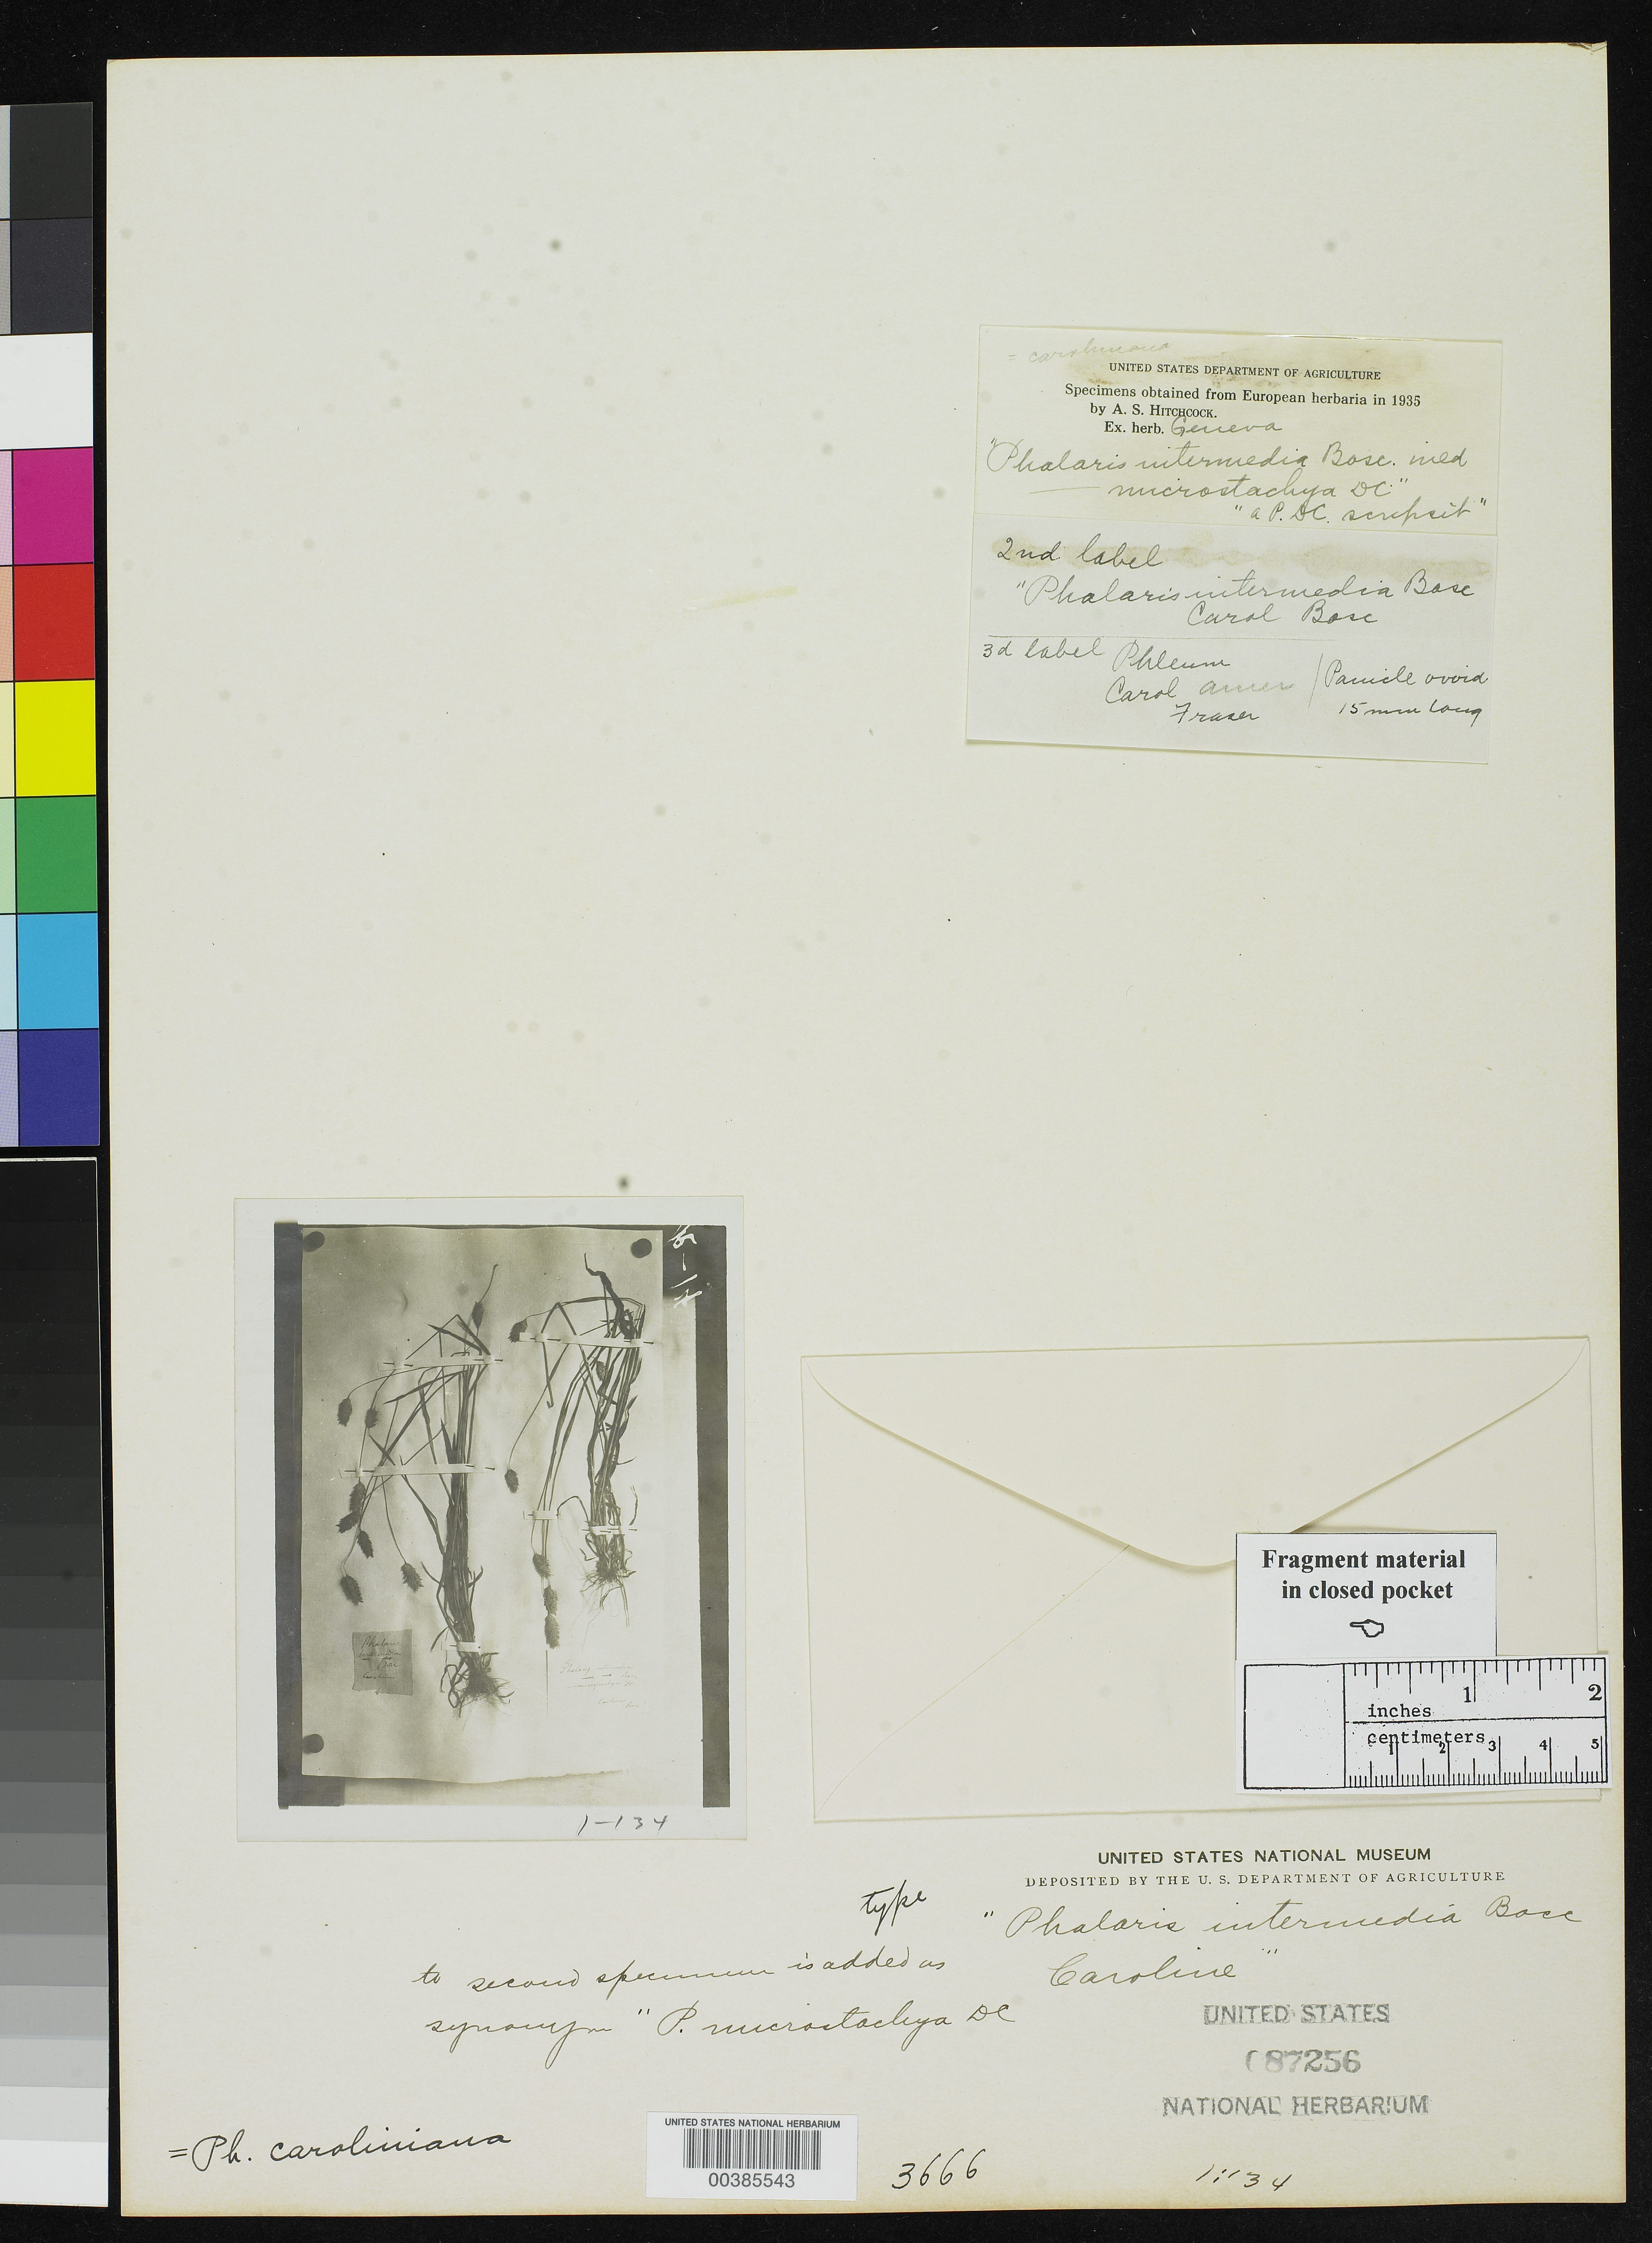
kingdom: Plantae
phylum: Tracheophyta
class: Liliopsida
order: Poales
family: Poaceae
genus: Phalaris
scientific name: Phalaris intermedia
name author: Bosc ex Poir. in Lam.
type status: Type Fragment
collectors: L. A. G. Bosc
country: United States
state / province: North Carolina / South Carolina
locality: "Carolina"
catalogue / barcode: US 87256